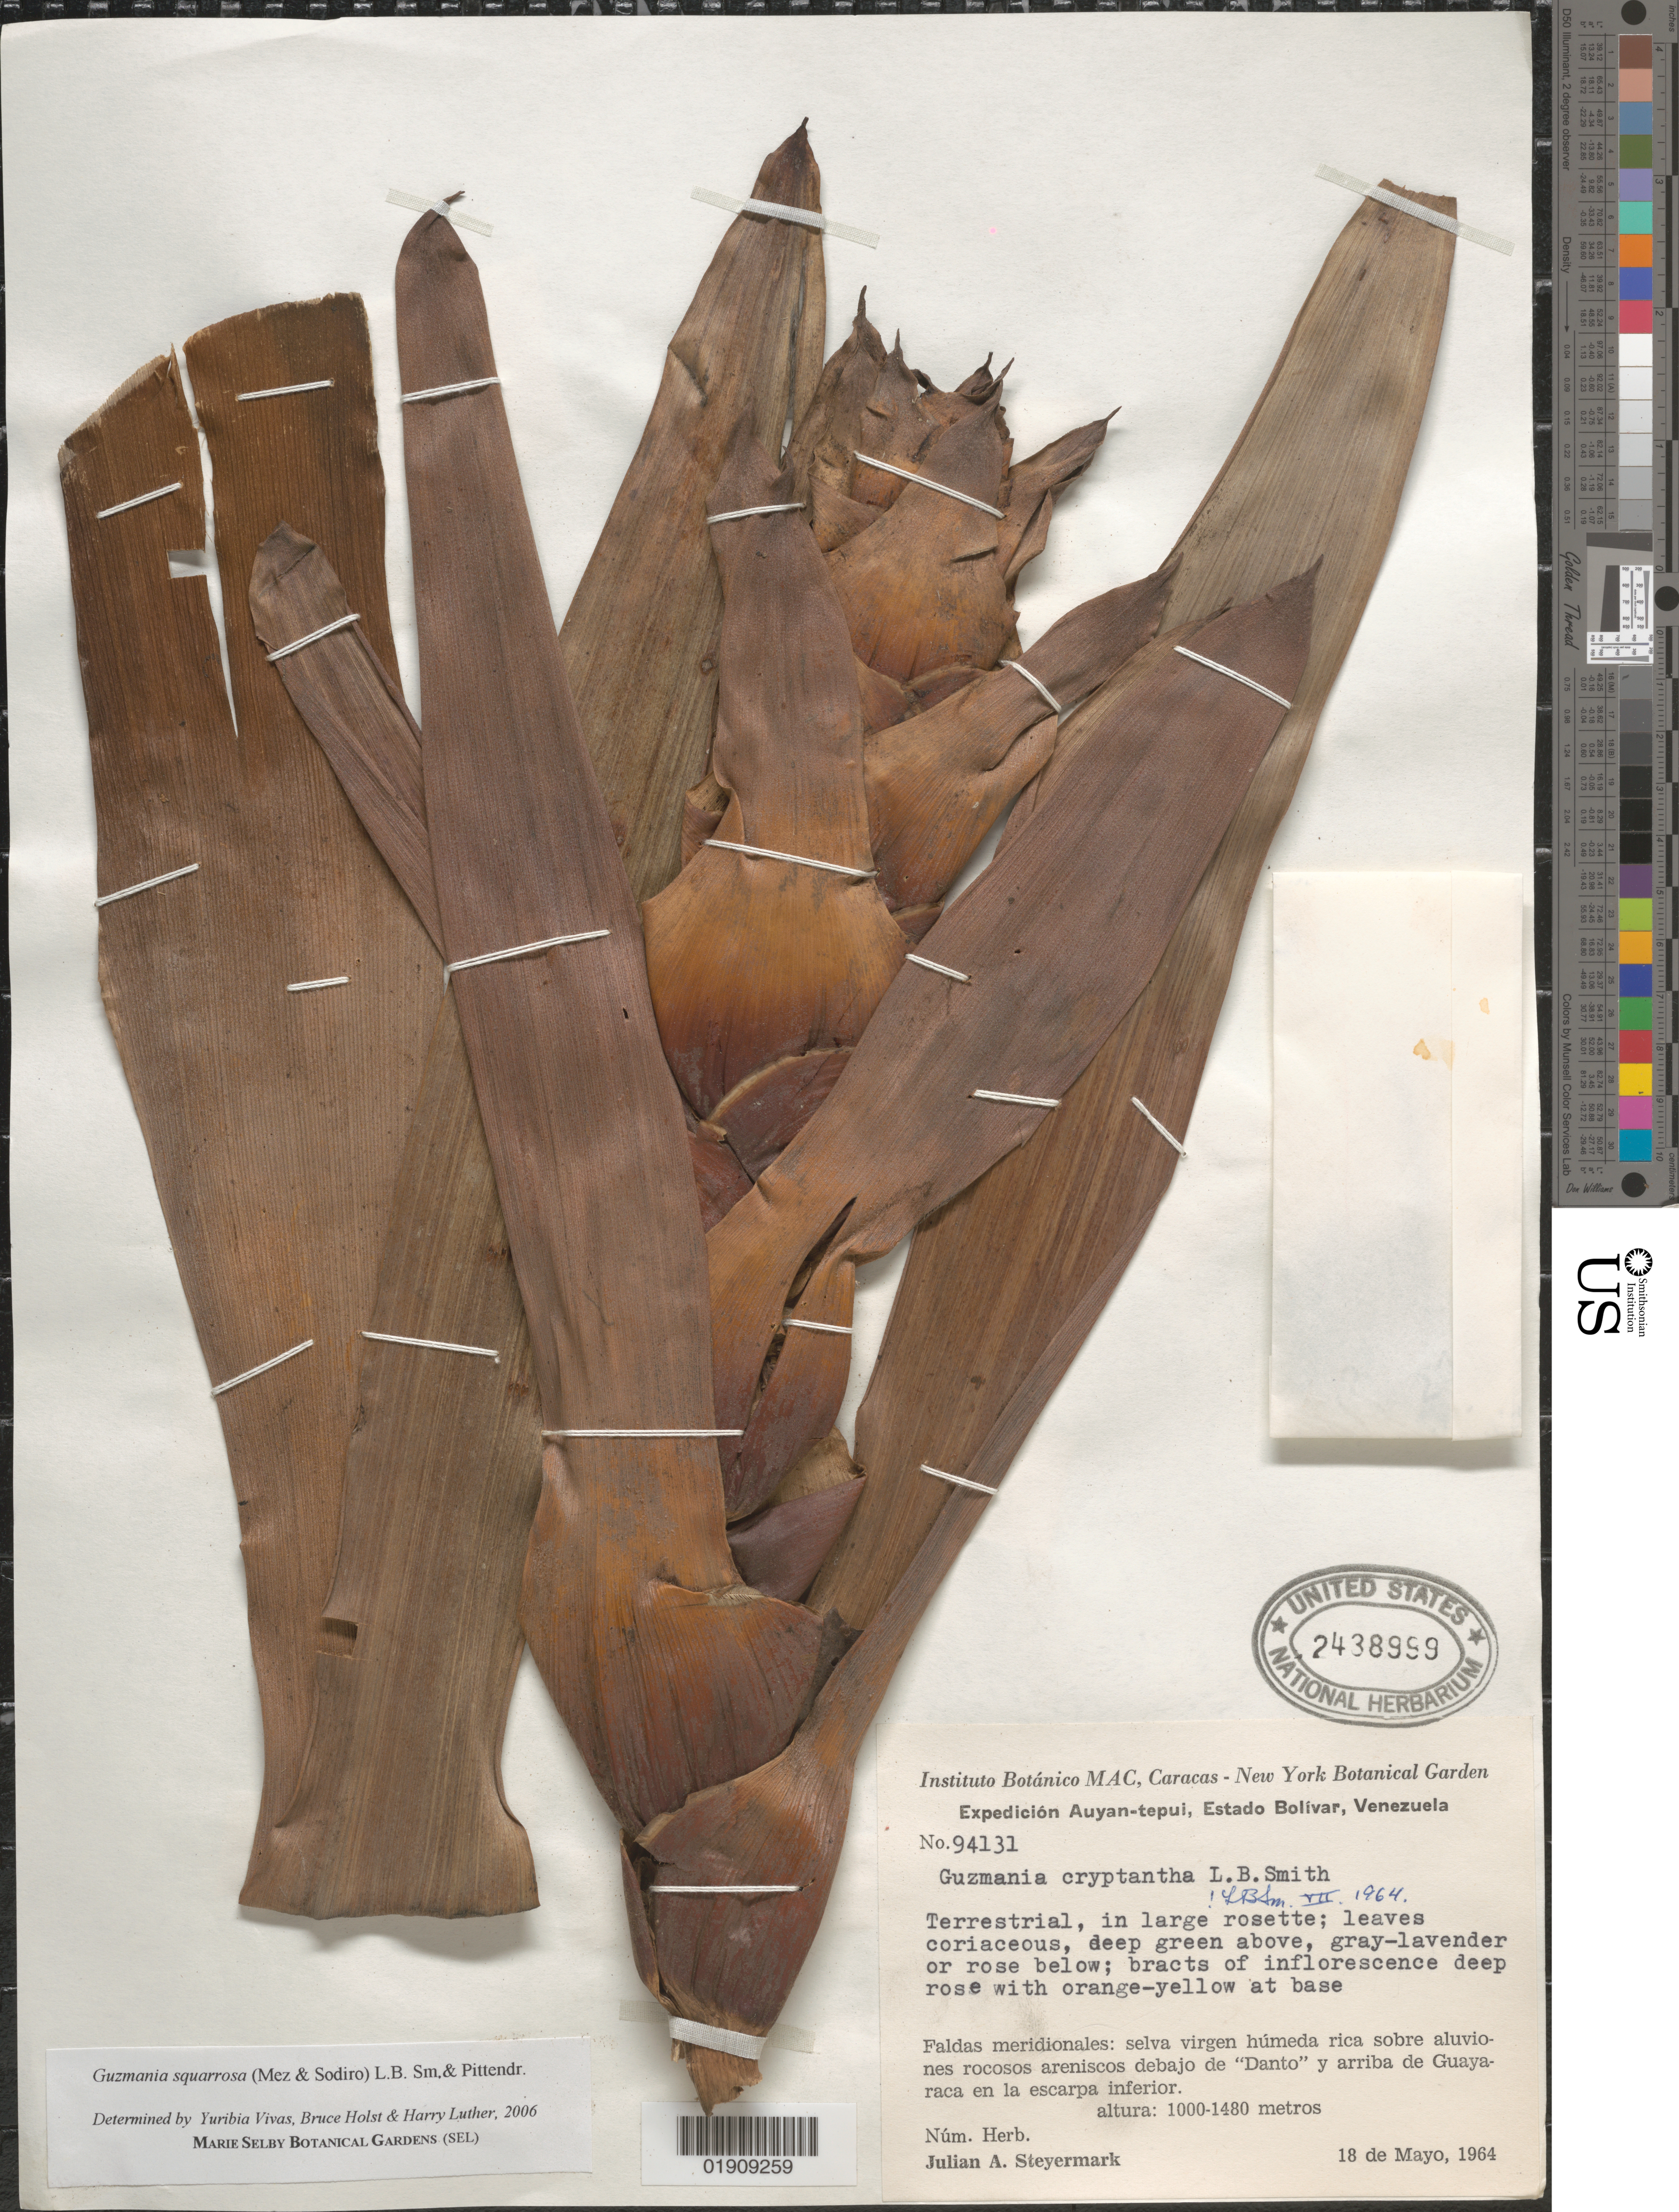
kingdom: Plantae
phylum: Tracheophyta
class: Liliopsida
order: Poales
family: Bromeliaceae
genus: Guzmania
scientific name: Guzmania squarrosa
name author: (Mez & Sodiro) L.B. Sm. & Pittendr.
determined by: Vivas, Yuribia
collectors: J. Steyermark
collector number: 94131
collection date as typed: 18 May 1964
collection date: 1964-05-18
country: Venezuela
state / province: Bolivar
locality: Southern slope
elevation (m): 1000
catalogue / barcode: US 2438999